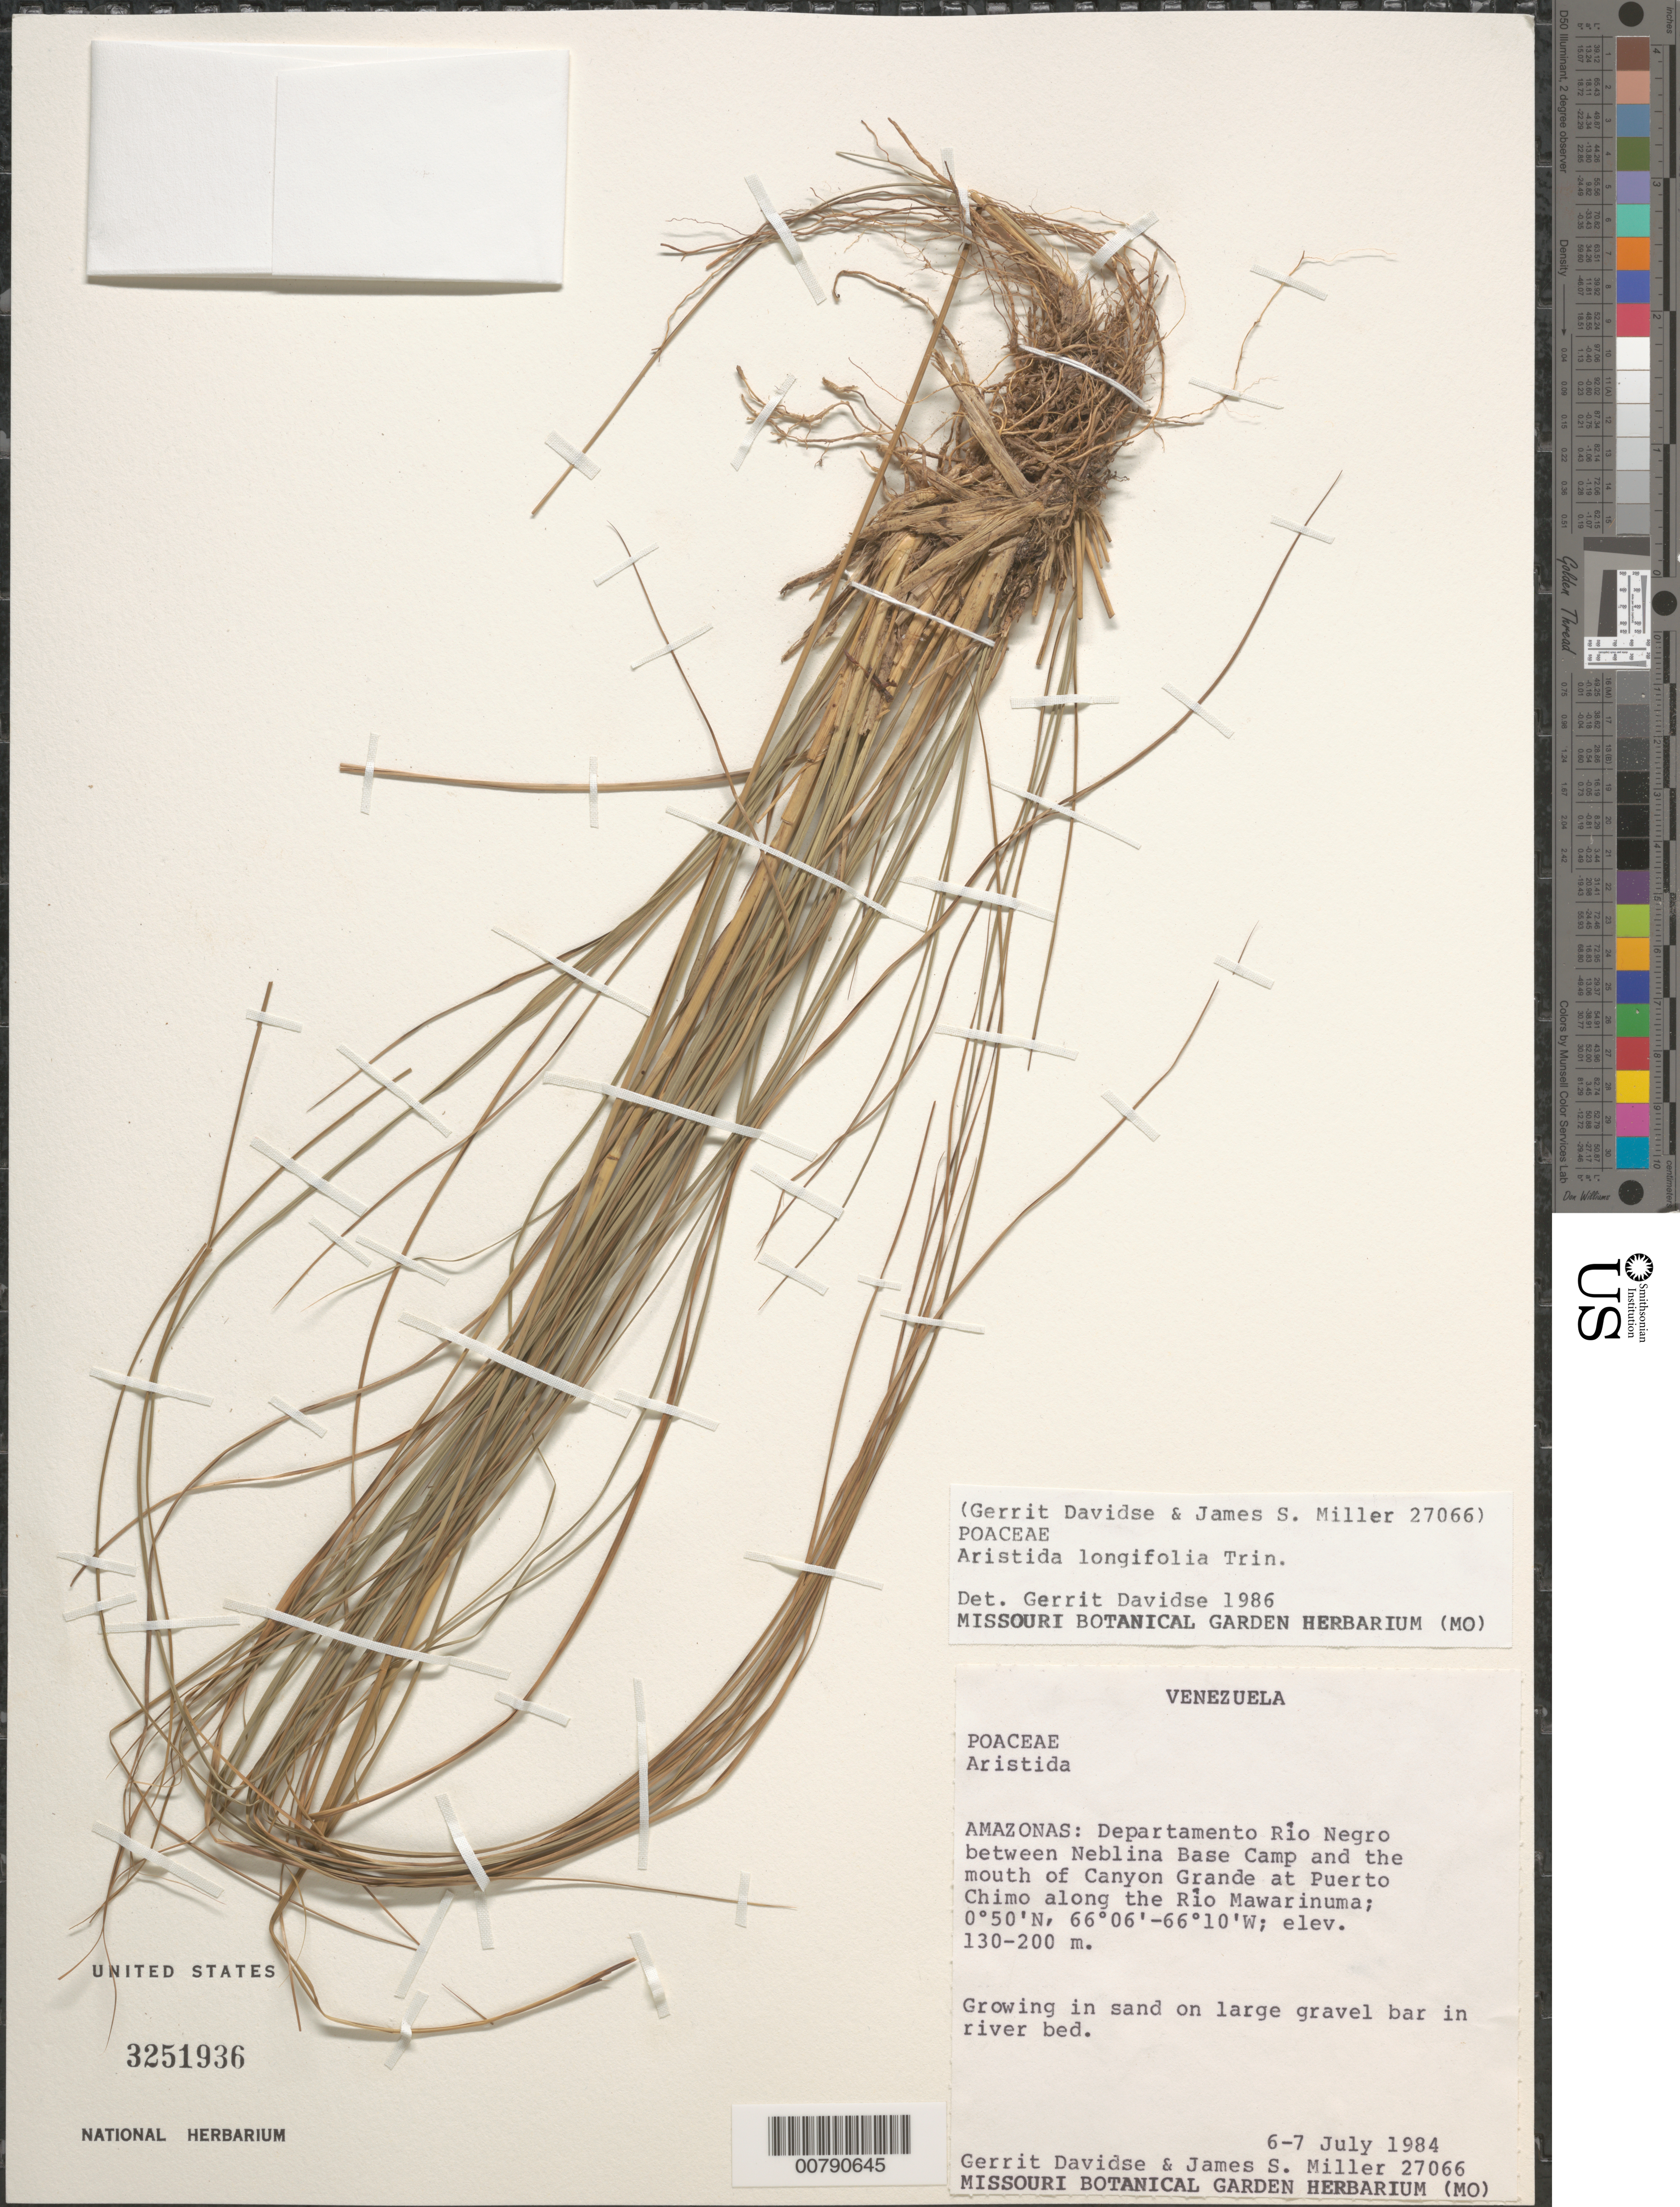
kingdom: Plantae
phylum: Tracheophyta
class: Liliopsida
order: Poales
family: Poaceae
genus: Aristida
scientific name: Aristida longifolia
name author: Trin.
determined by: Davidse, Gerrit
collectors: G. Davidse & J. S. Miller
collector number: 27066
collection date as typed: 6-Jul-84 to 7-Jul-84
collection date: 1984-07-06/1984-07-07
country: Venezuela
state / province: Amazonas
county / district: Río Negro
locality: Neblina Base Camp to mouth of Canyon Grande, along Río Mawarinuma, Puerto Chimo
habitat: In sand on large gravel bar in river bed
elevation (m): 130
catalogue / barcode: US 3251936